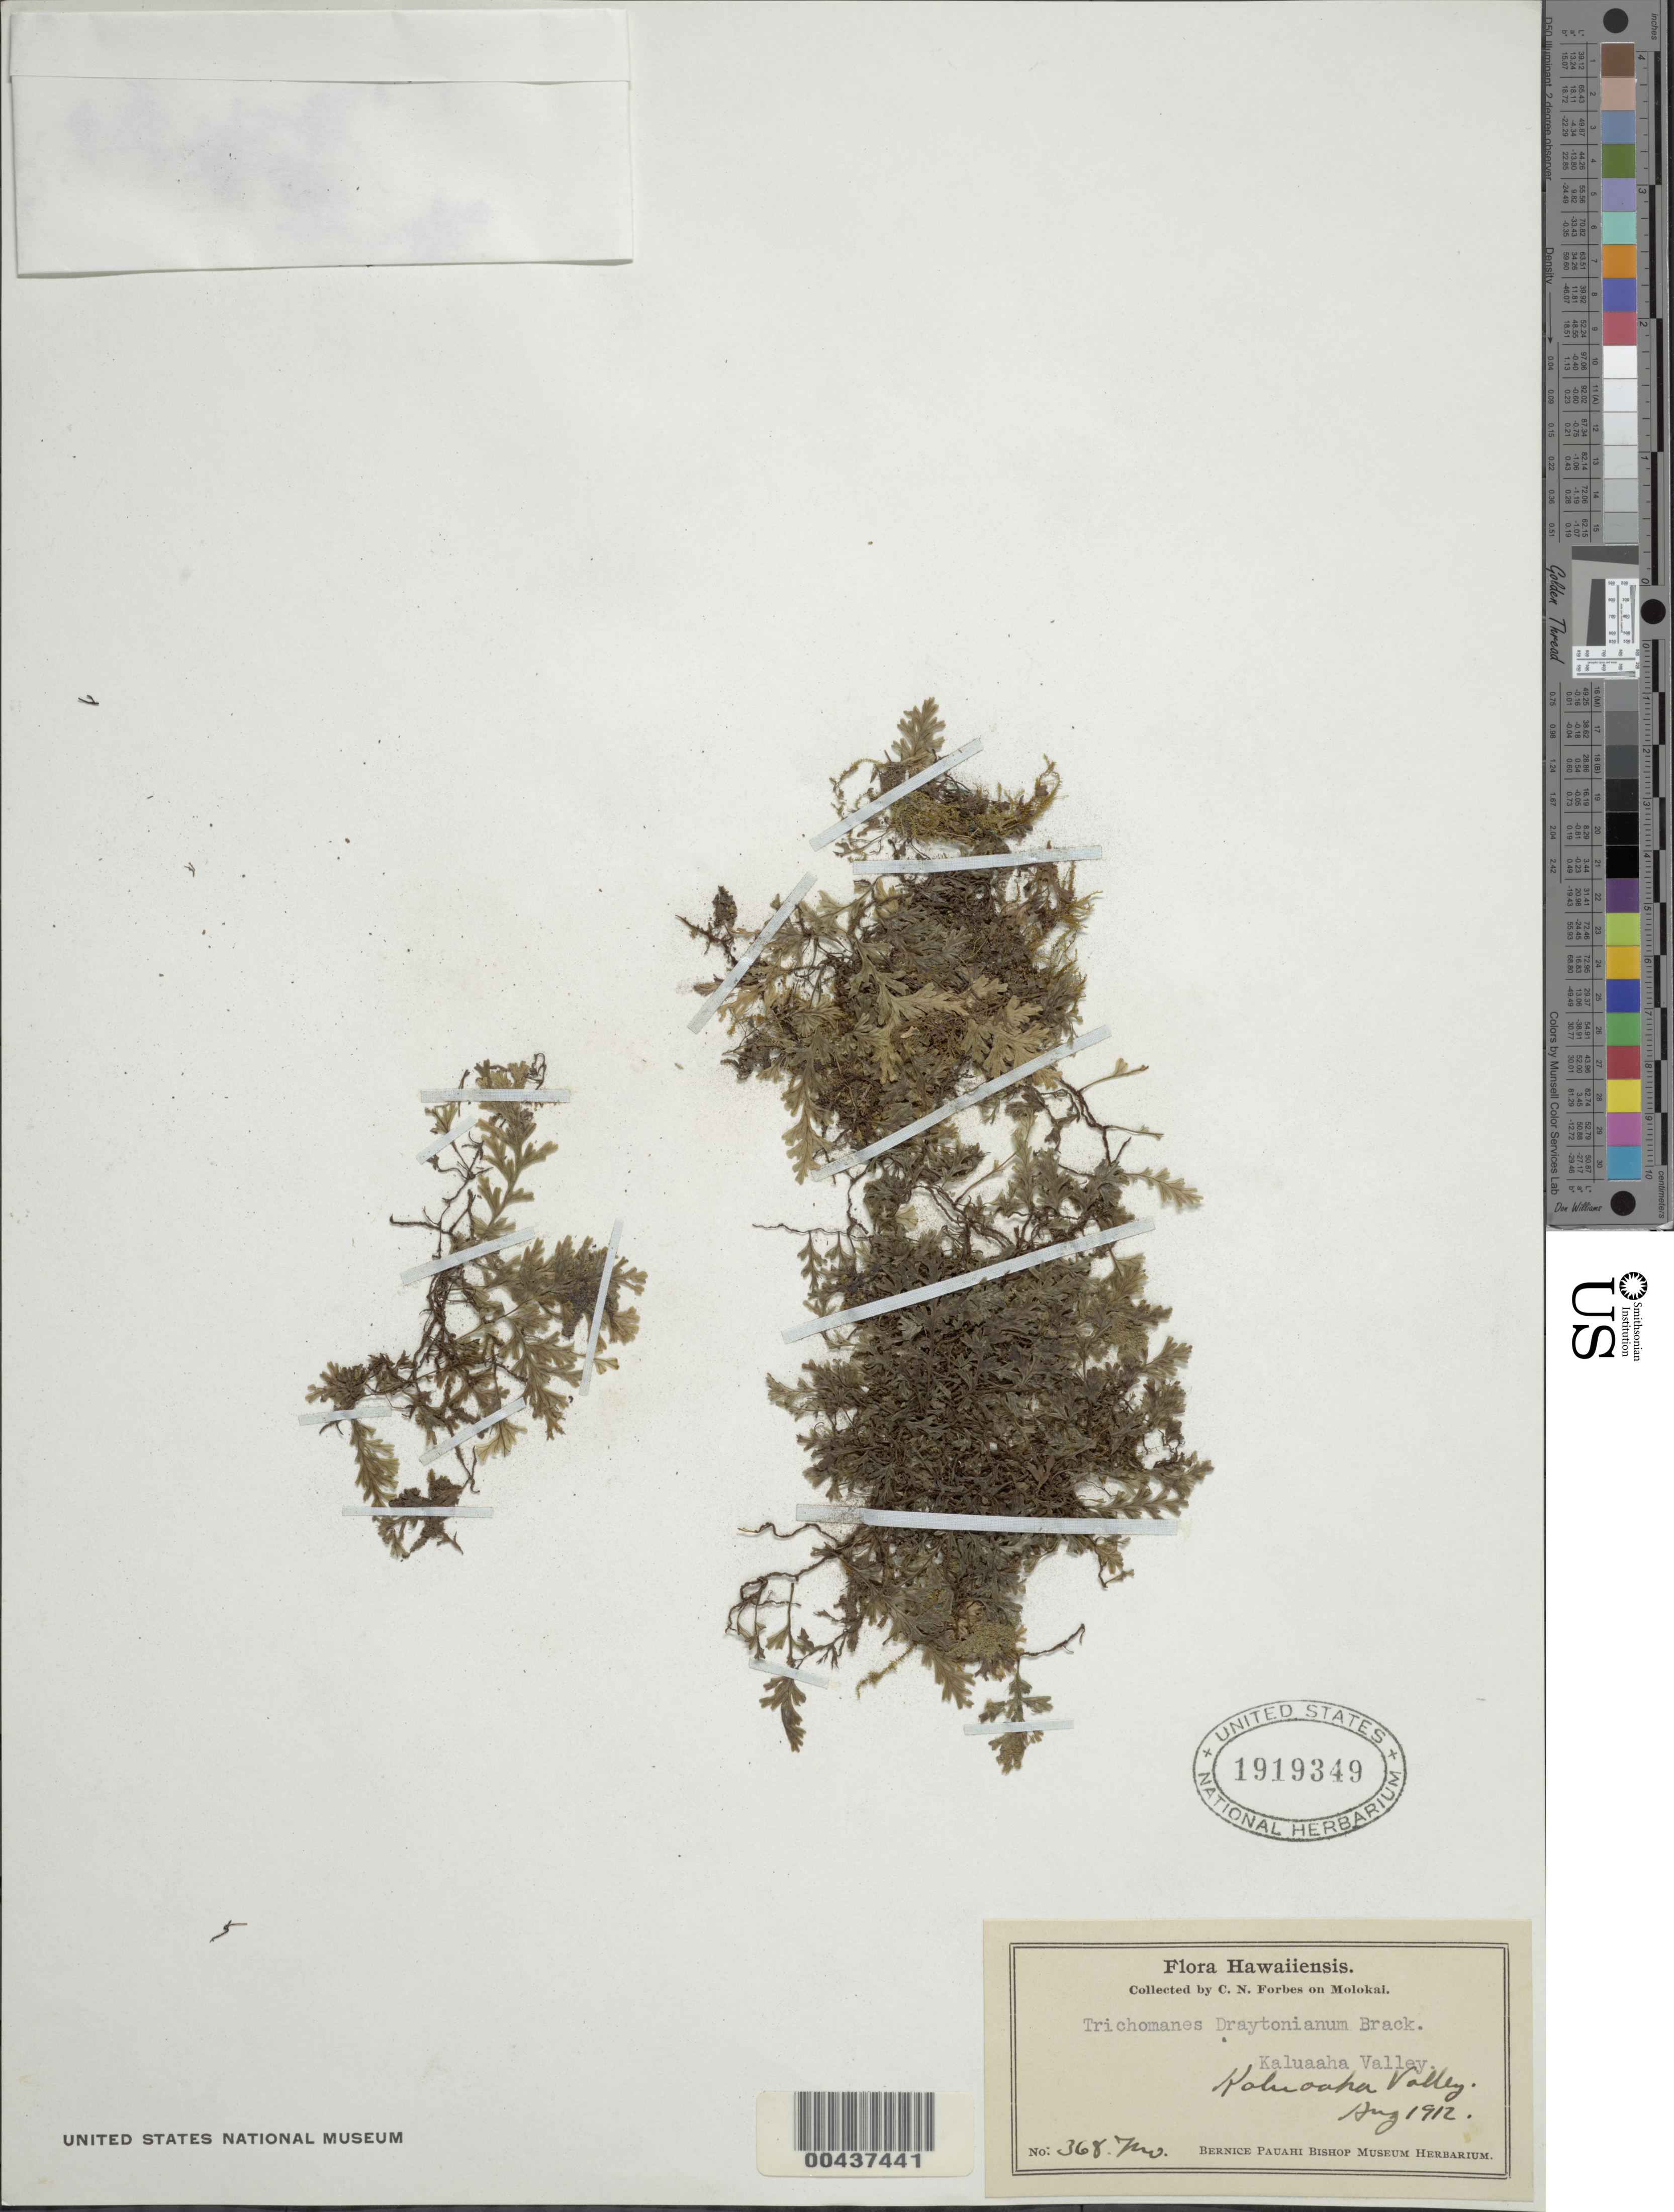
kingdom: Plantae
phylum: Tracheophyta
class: Polypodiopsida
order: Hymenophyllales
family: Hymenophyllaceae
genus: Crepidomanes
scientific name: Crepidomanes draytonianum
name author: (Brack.) Ebihara & K. Iwats.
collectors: C. N. Forbes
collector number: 368.Mo.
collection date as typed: Aug 1912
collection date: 1912-08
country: United States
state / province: Hawaii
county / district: Maui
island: Moloka'i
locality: Kaluaaha Valley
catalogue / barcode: US 1919349